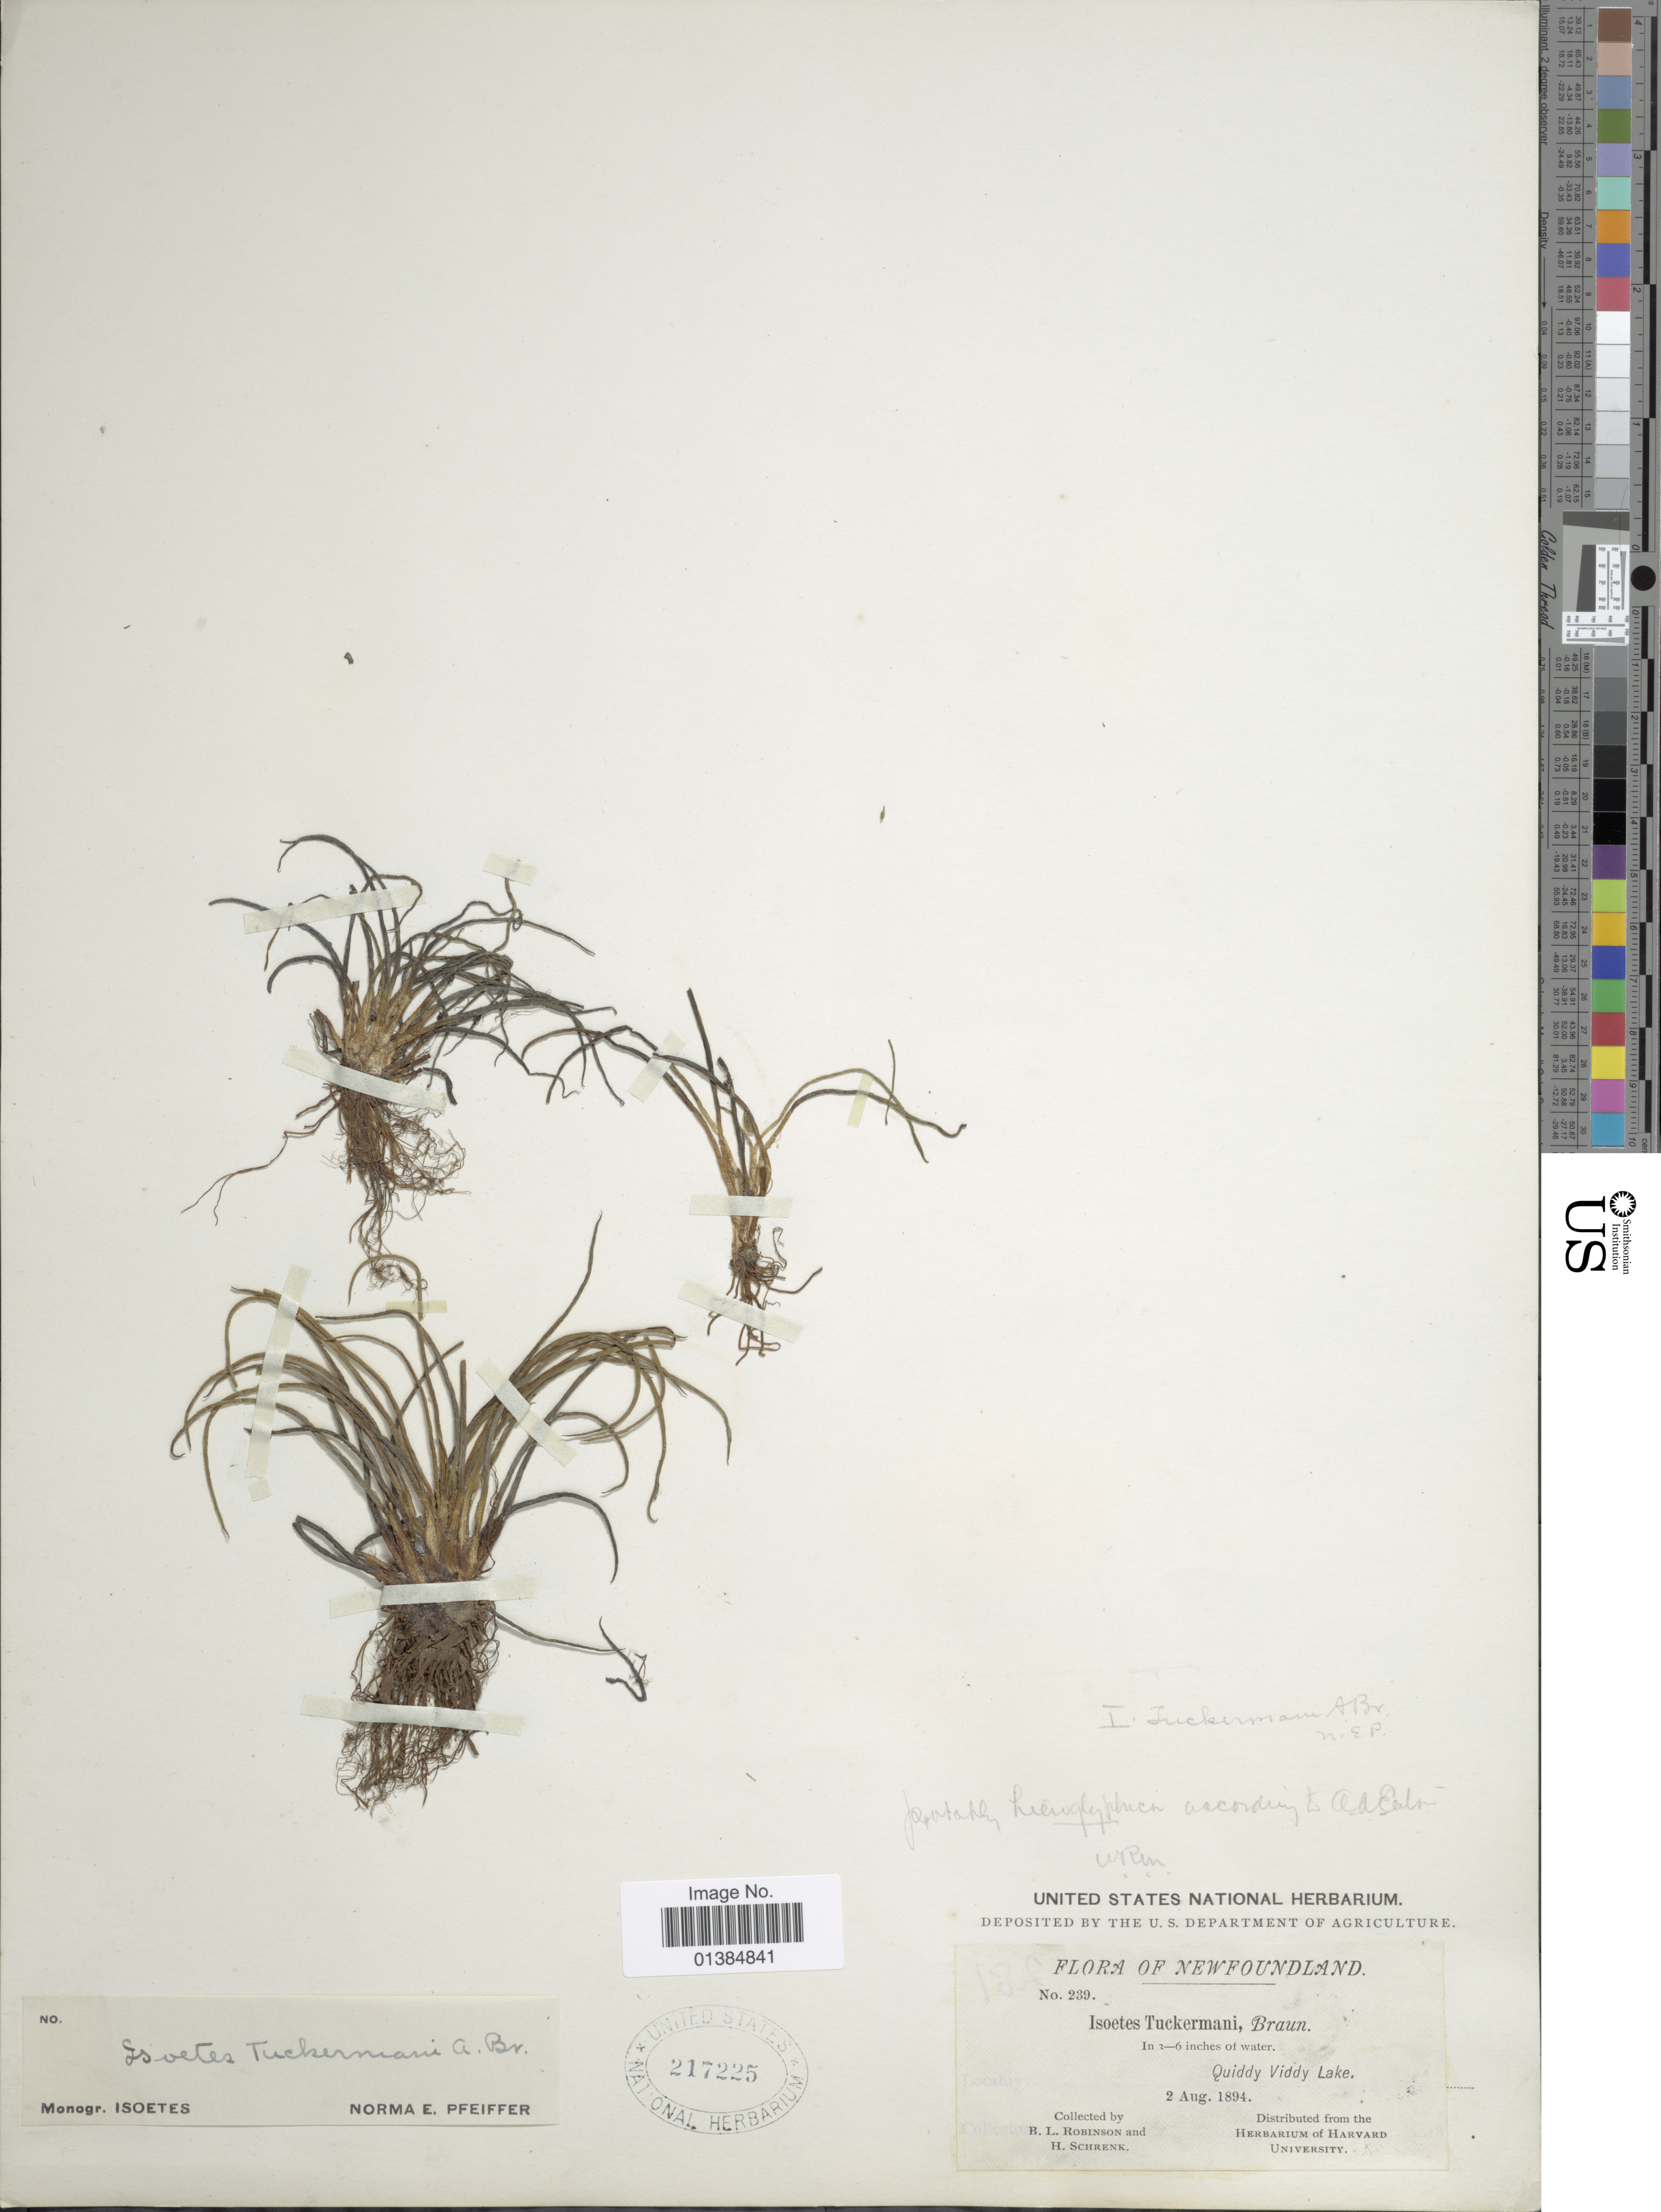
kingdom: Plantae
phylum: Tracheophyta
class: Lycopodiopsida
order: Isoetales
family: Isoetaceae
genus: Isoetes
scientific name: Isoetes tuckermanii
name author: A. Braun ex Engelm.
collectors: B. L. Robinson & H. v. Schrenk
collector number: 239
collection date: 1894-08-02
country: Canada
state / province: Newfoundland and Labrador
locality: Quiddy Viddy Lake.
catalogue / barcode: US 217225